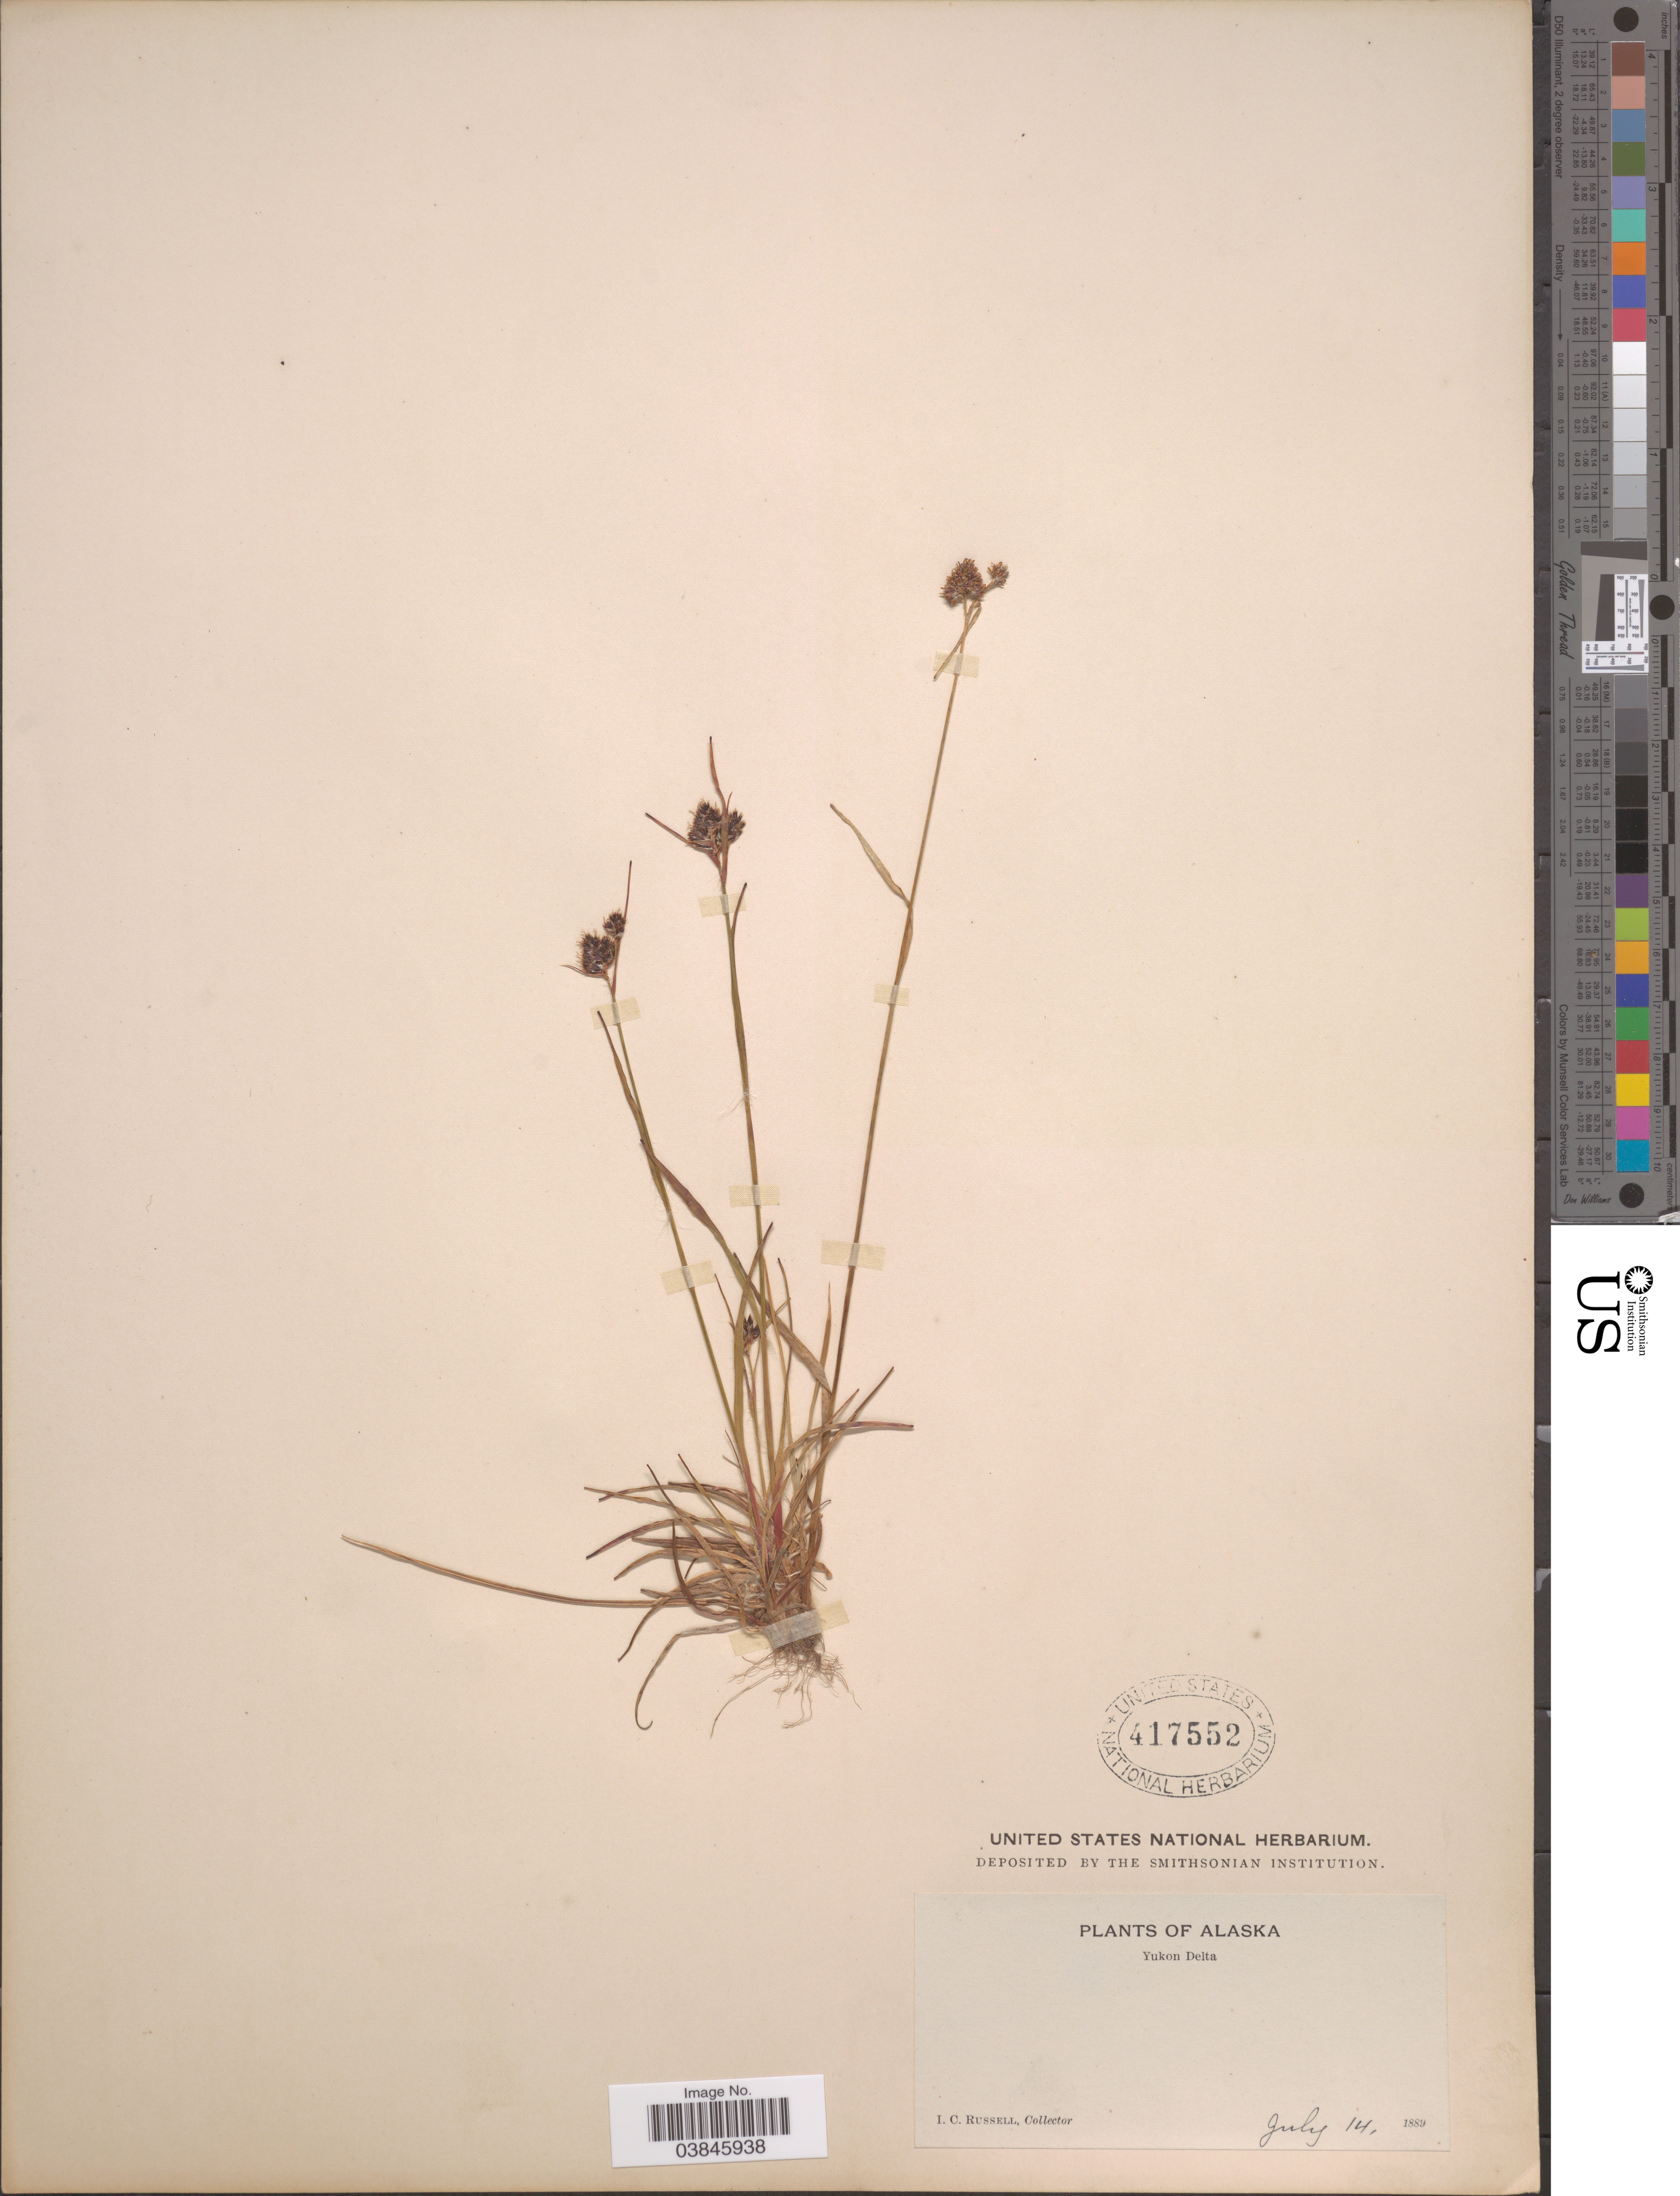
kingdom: Plantae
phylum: Tracheophyta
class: Liliopsida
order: Poales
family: Juncaceae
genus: Luzula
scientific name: Luzula multiflora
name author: (Ehrh.) Lej.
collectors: I. C. Russell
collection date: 1889-07-14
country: United States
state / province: Alaska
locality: Yukon Delta.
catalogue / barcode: US 417552